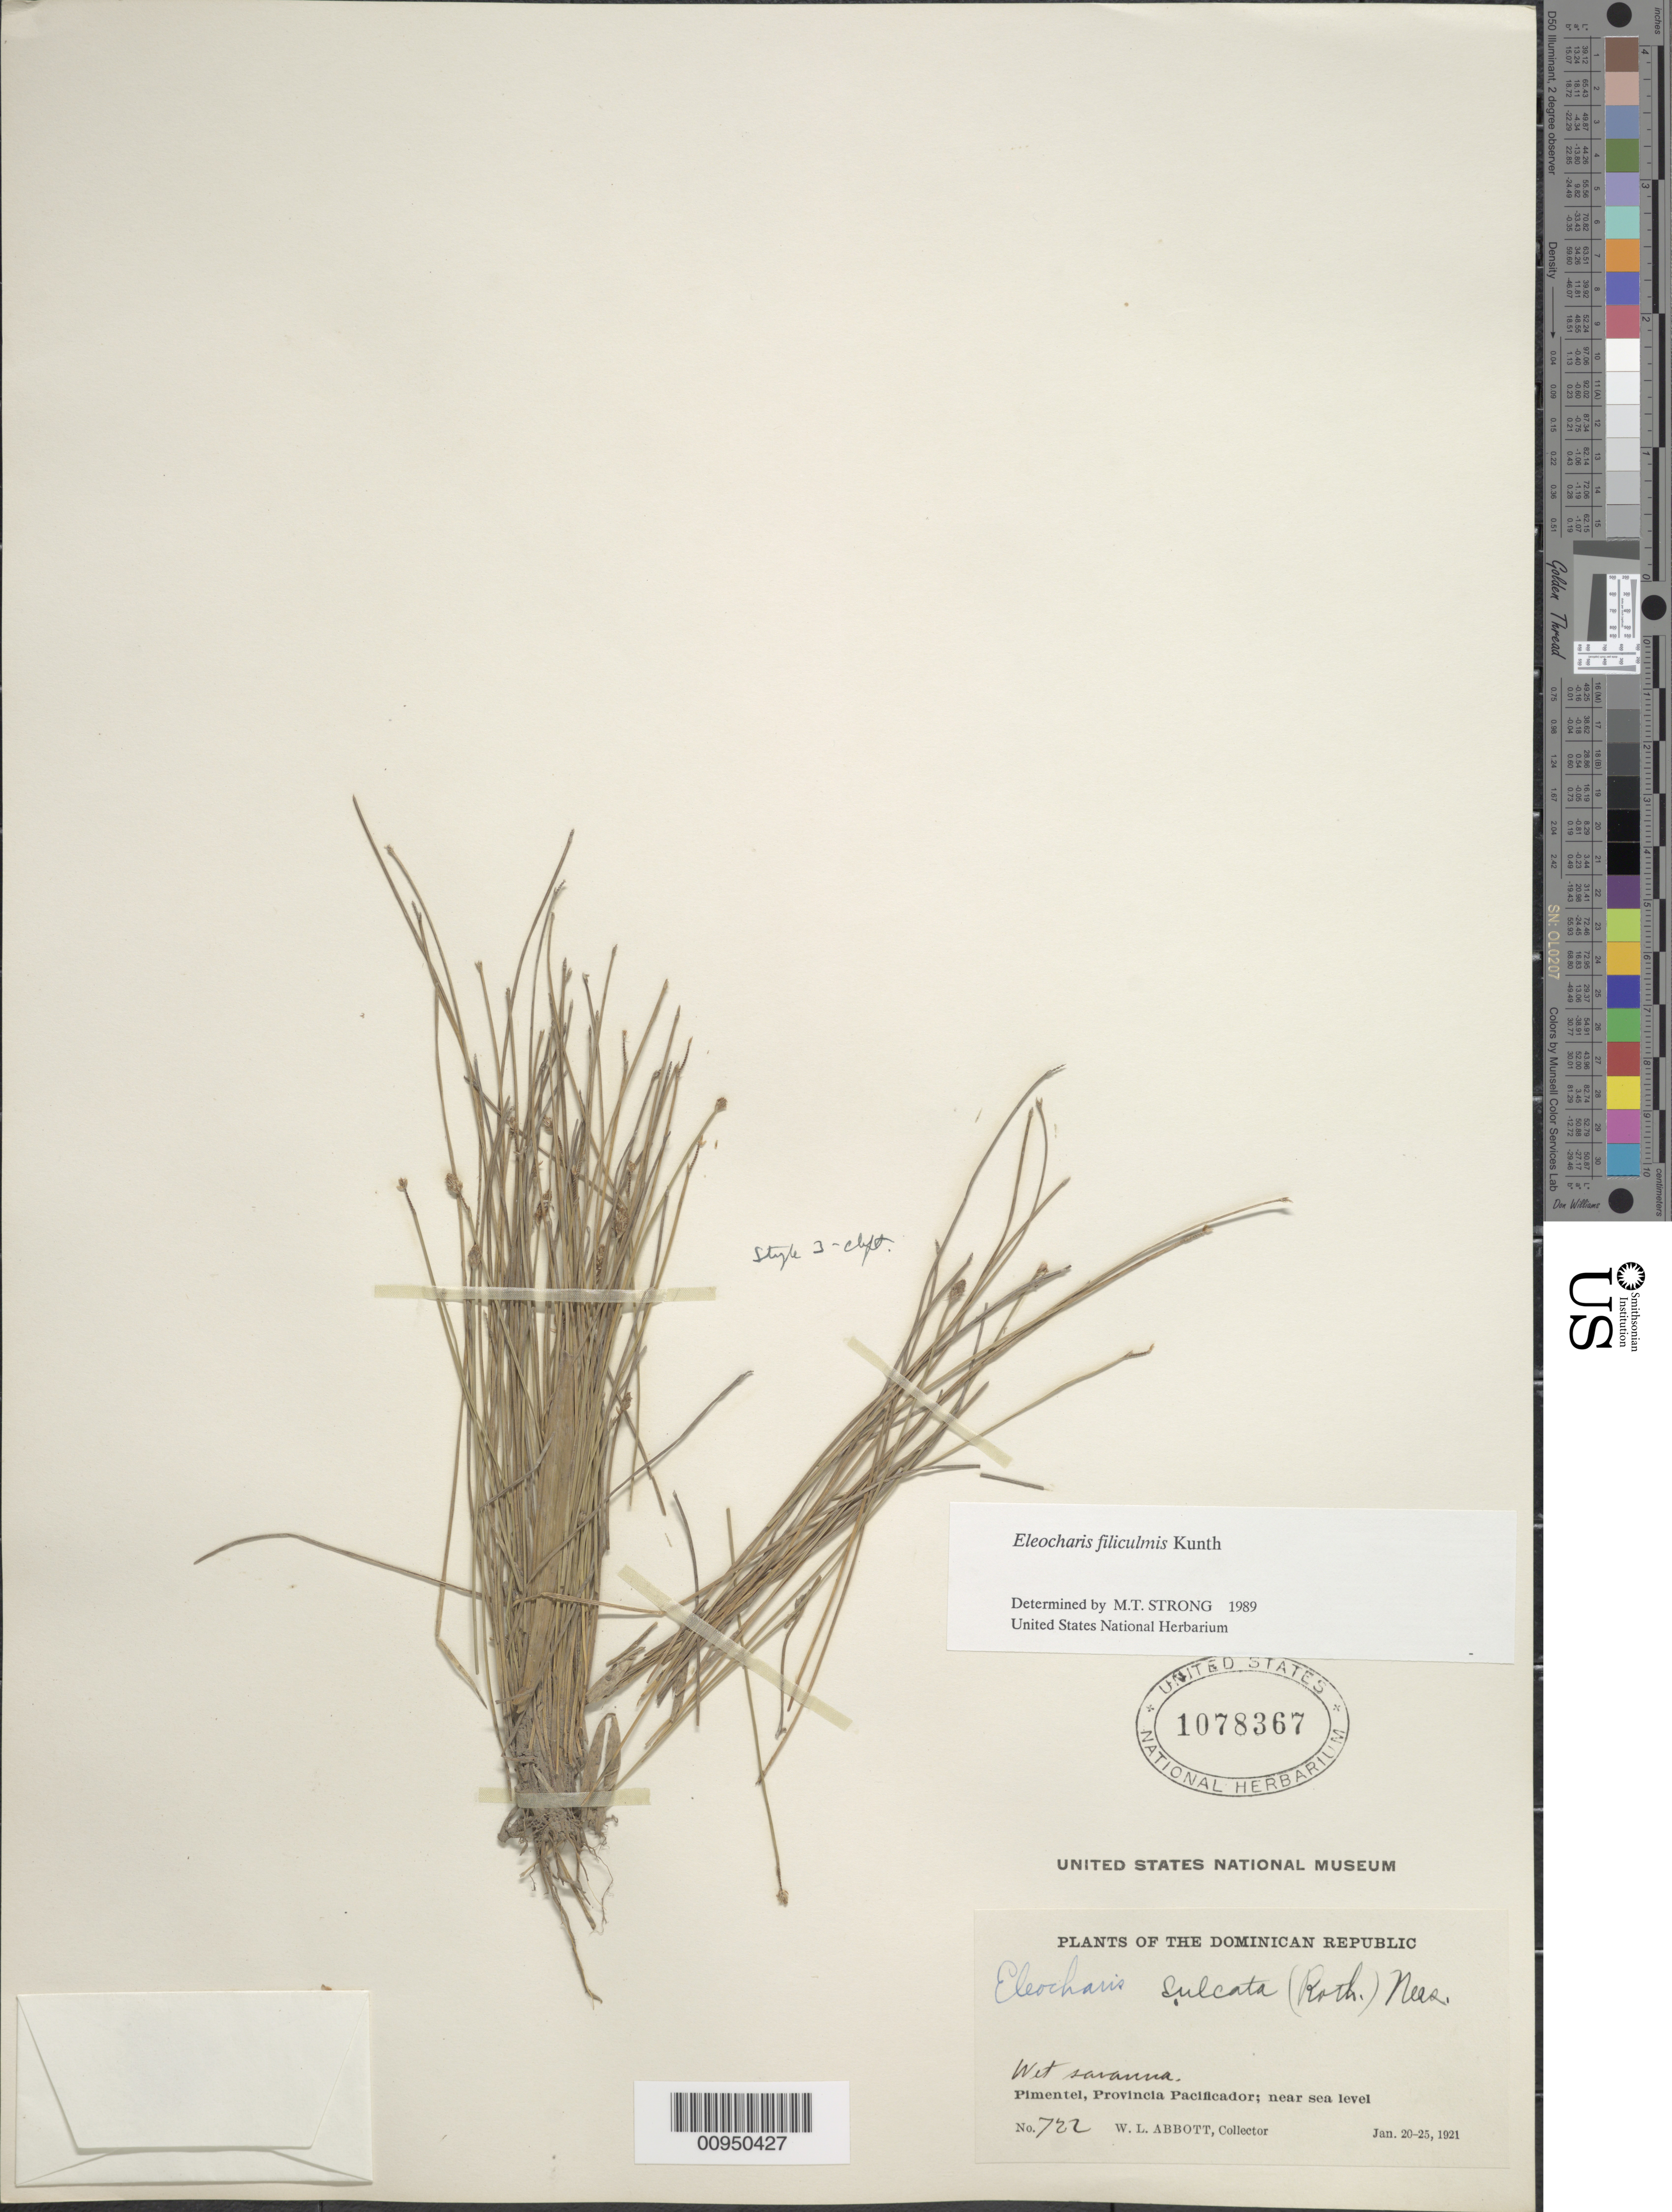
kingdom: Plantae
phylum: Tracheophyta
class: Liliopsida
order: Poales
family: Cyperaceae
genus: Eleocharis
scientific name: Eleocharis filiculmis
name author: Kunth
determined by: Strong, M. T., (US), Smithsonian Institution - National Museum of Natural History (UNITED STATES)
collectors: W. L. Abbott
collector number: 722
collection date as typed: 20 Jan 1921 to 25 Jan 1921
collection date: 1921-01-20/1921-01-25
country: Dominican Republic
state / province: Duarte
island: Hispaniola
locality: Pimentel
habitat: Wet savanna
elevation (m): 0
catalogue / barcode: US 1078367